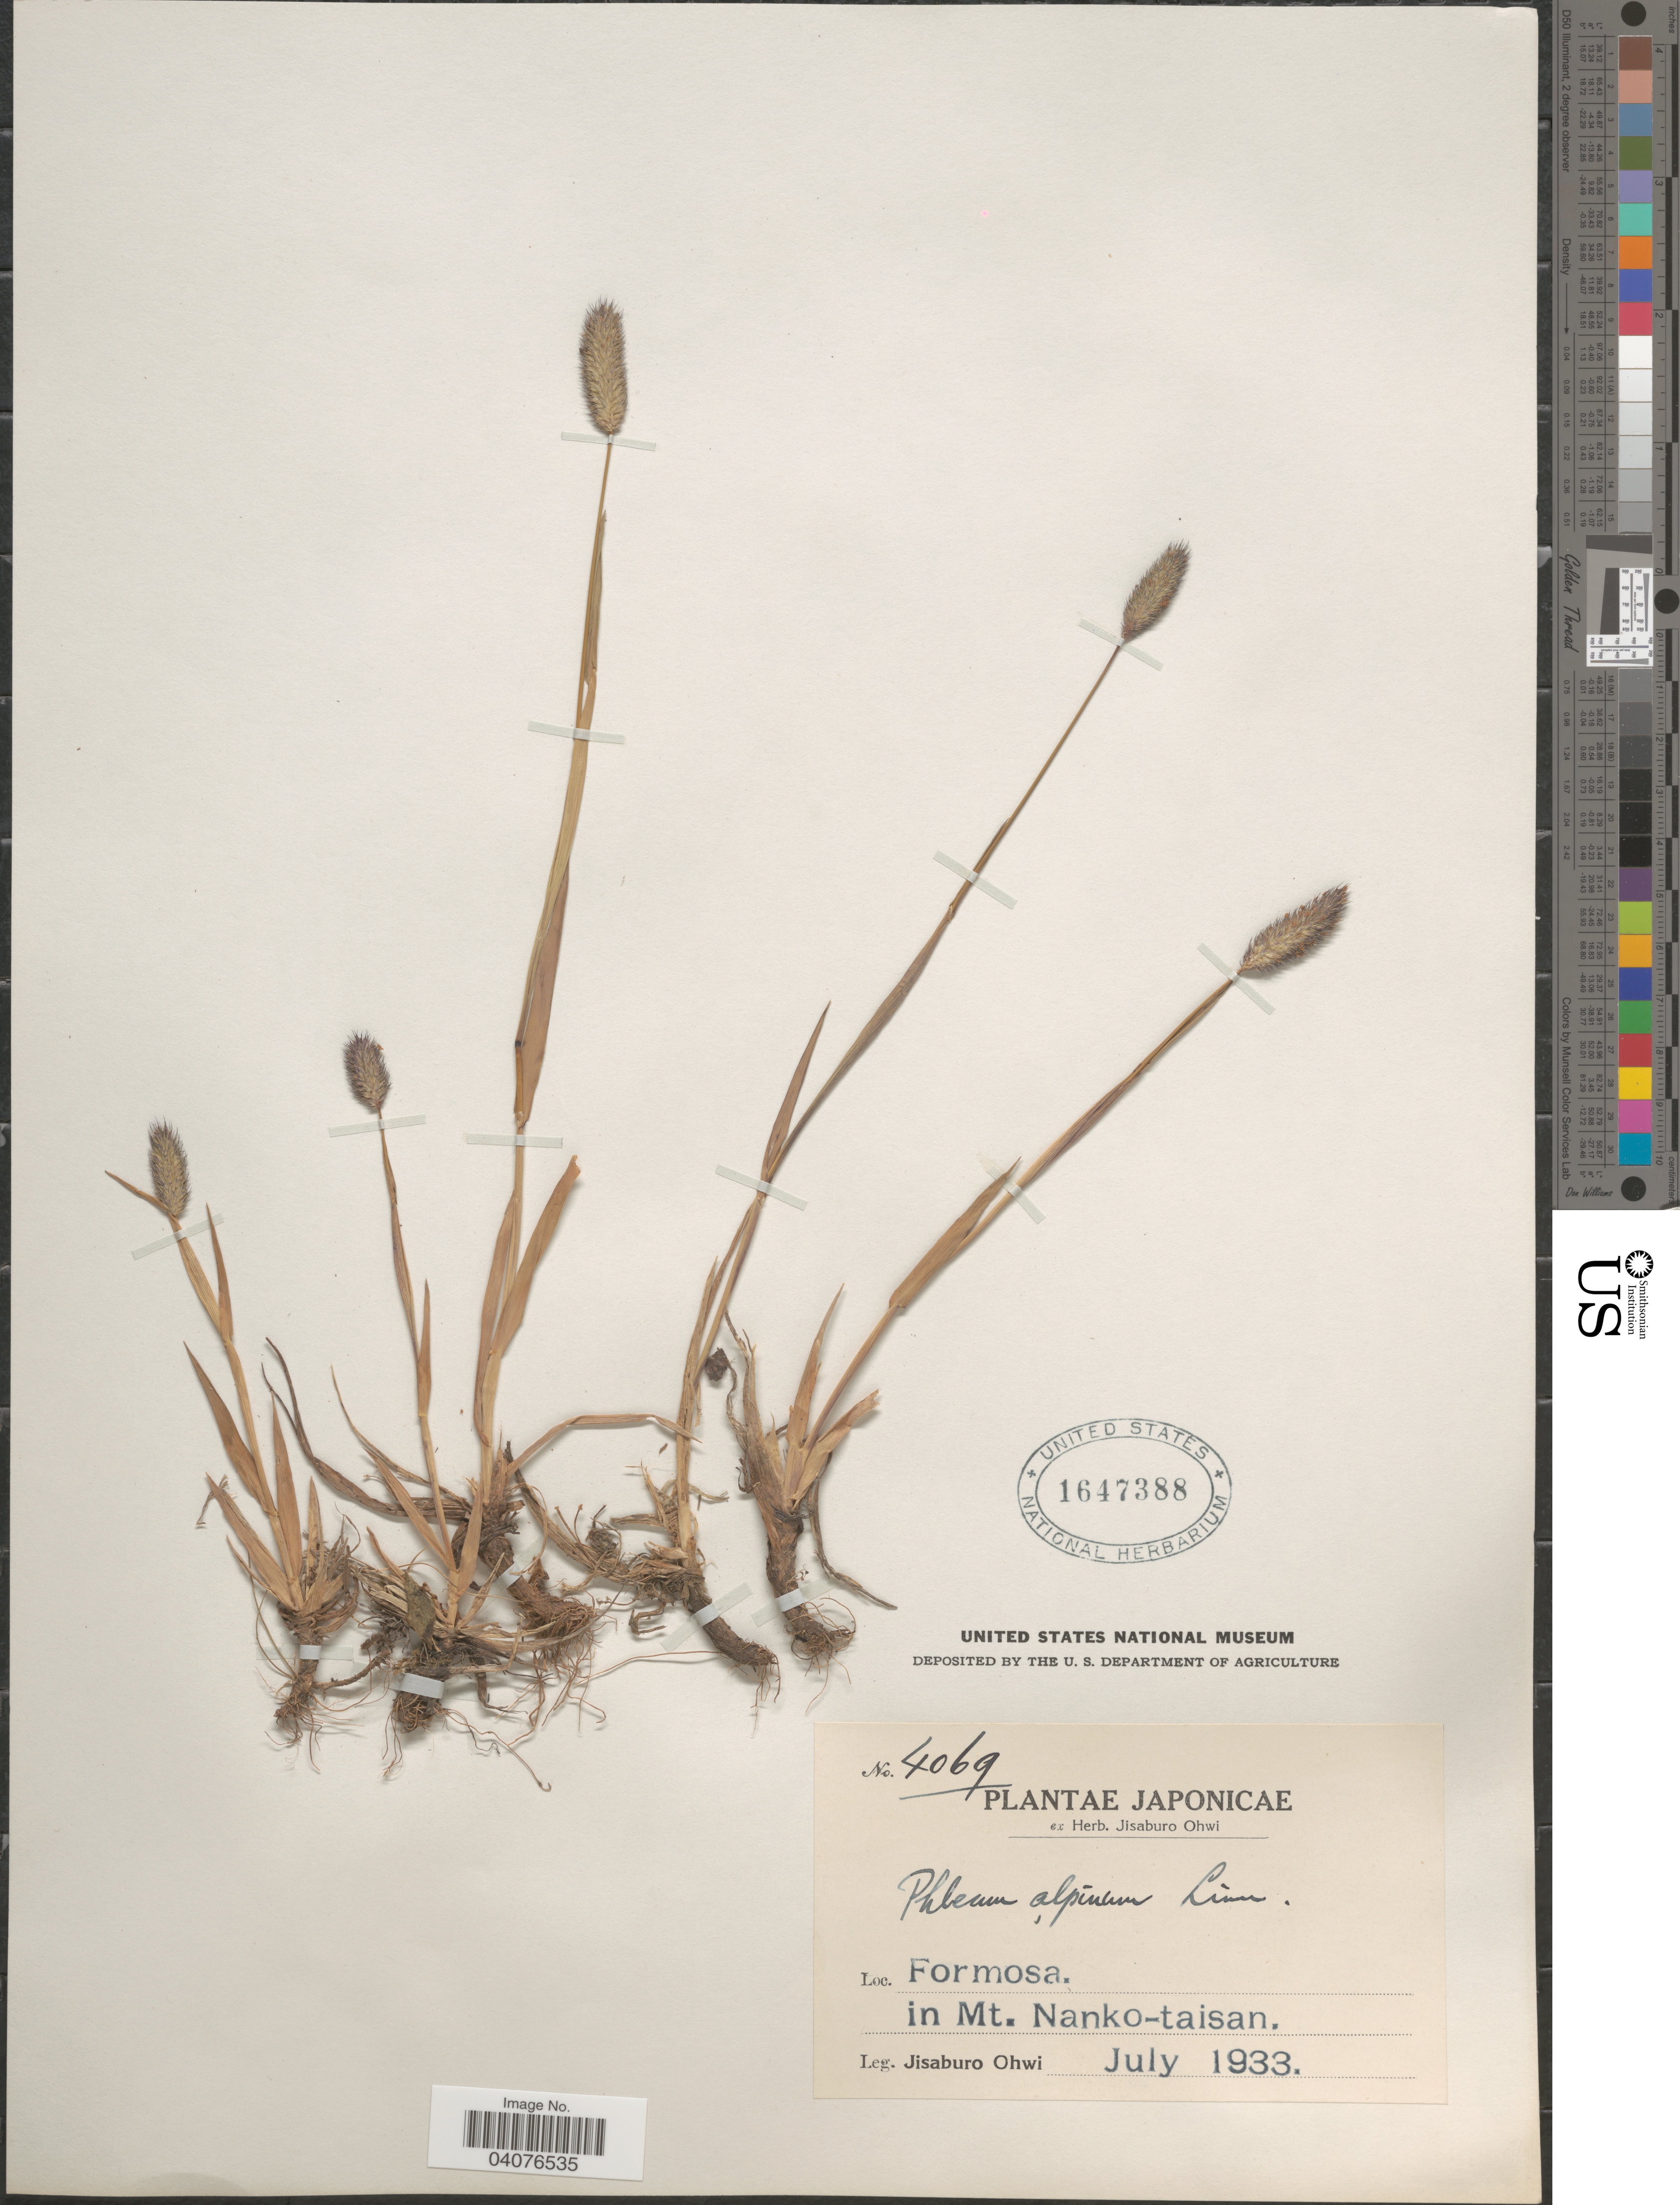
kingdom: Plantae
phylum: Tracheophyta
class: Liliopsida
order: Poales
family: Poaceae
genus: Phleum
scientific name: Phleum alpinum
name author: L.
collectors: J. Ohwi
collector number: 4069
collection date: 1933-07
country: Japan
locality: Formosa. In Mt. Nanko-taisan.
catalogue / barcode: US 1647388